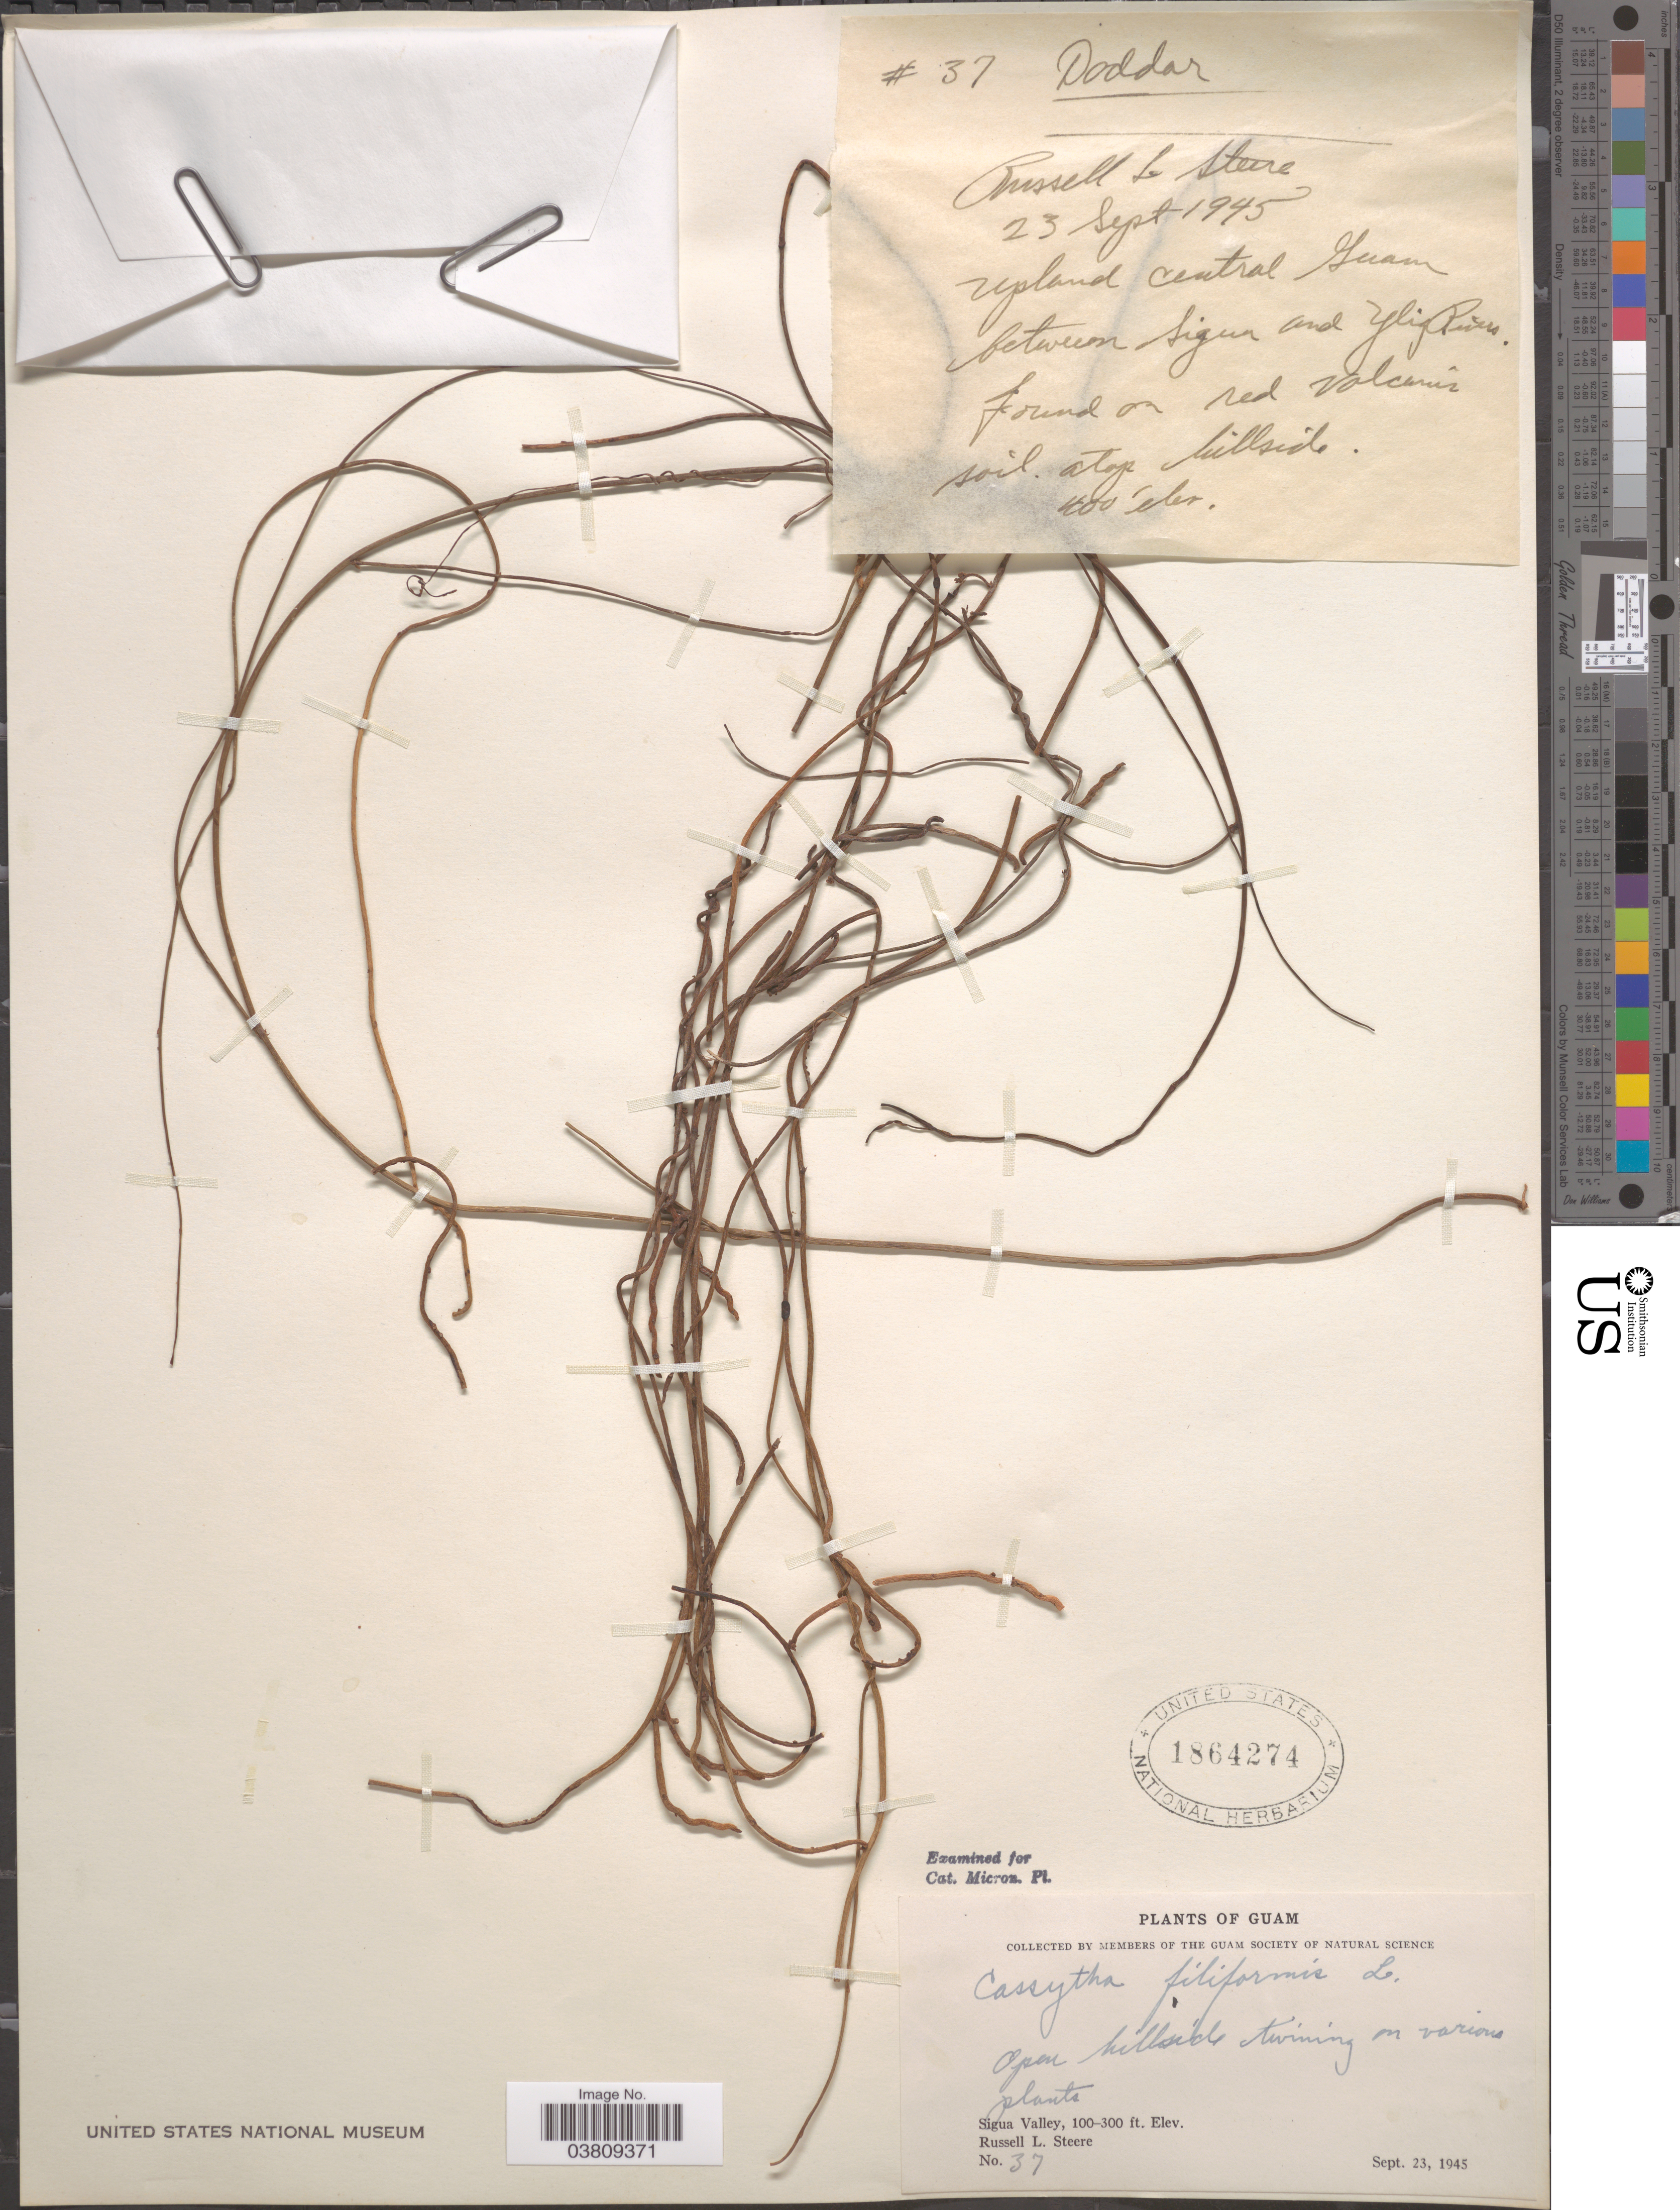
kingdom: Plantae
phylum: Tracheophyta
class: Magnoliopsida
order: Laurales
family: Lauraceae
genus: Cassytha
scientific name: Cassytha filiformis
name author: L.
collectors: R. L. Steere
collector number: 37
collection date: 1945-09-23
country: Guam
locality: Upland Central Guam between Sigua and Ylig Rivers. Sigua Valley.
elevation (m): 122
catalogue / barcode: US 1864274